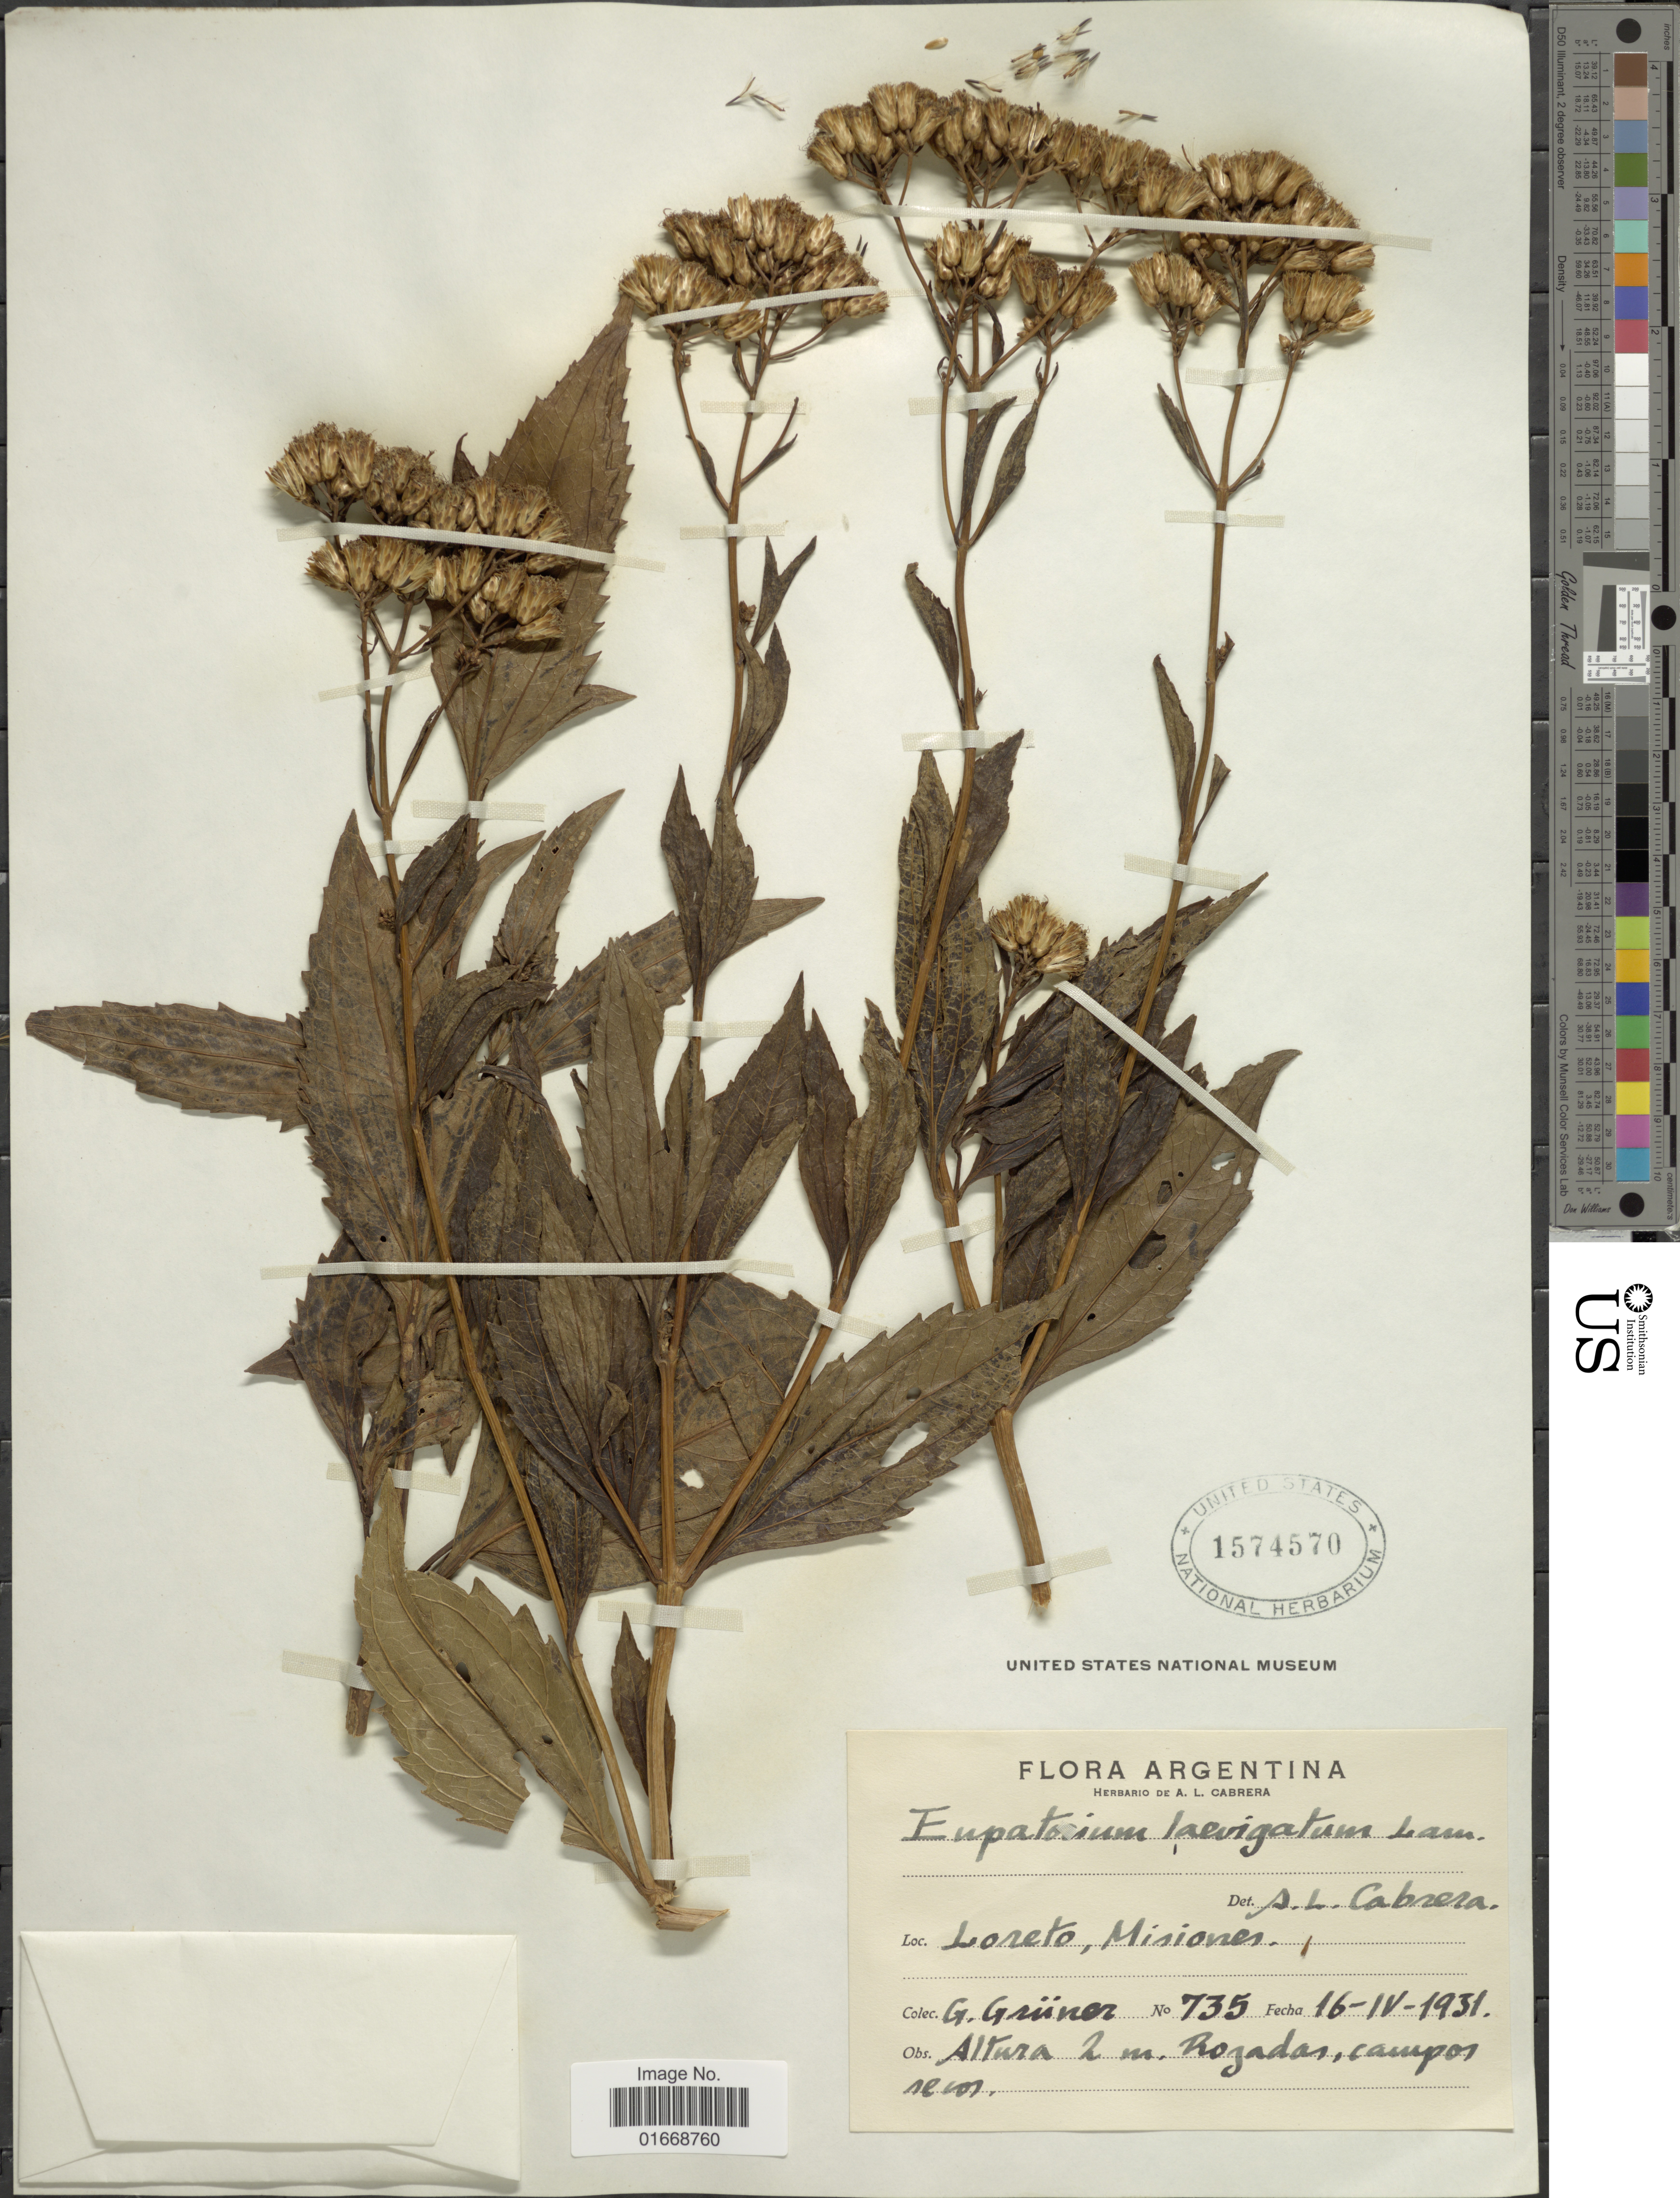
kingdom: Plantae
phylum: Tracheophyta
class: Magnoliopsida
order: Asterales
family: Asteraceae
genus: Chromolaena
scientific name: Chromolaena laevigatum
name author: Lam.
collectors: L. F. Gruner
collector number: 735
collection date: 1931-04-16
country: Argentina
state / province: Misiones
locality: Loreto, Misiones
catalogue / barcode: US 1574570